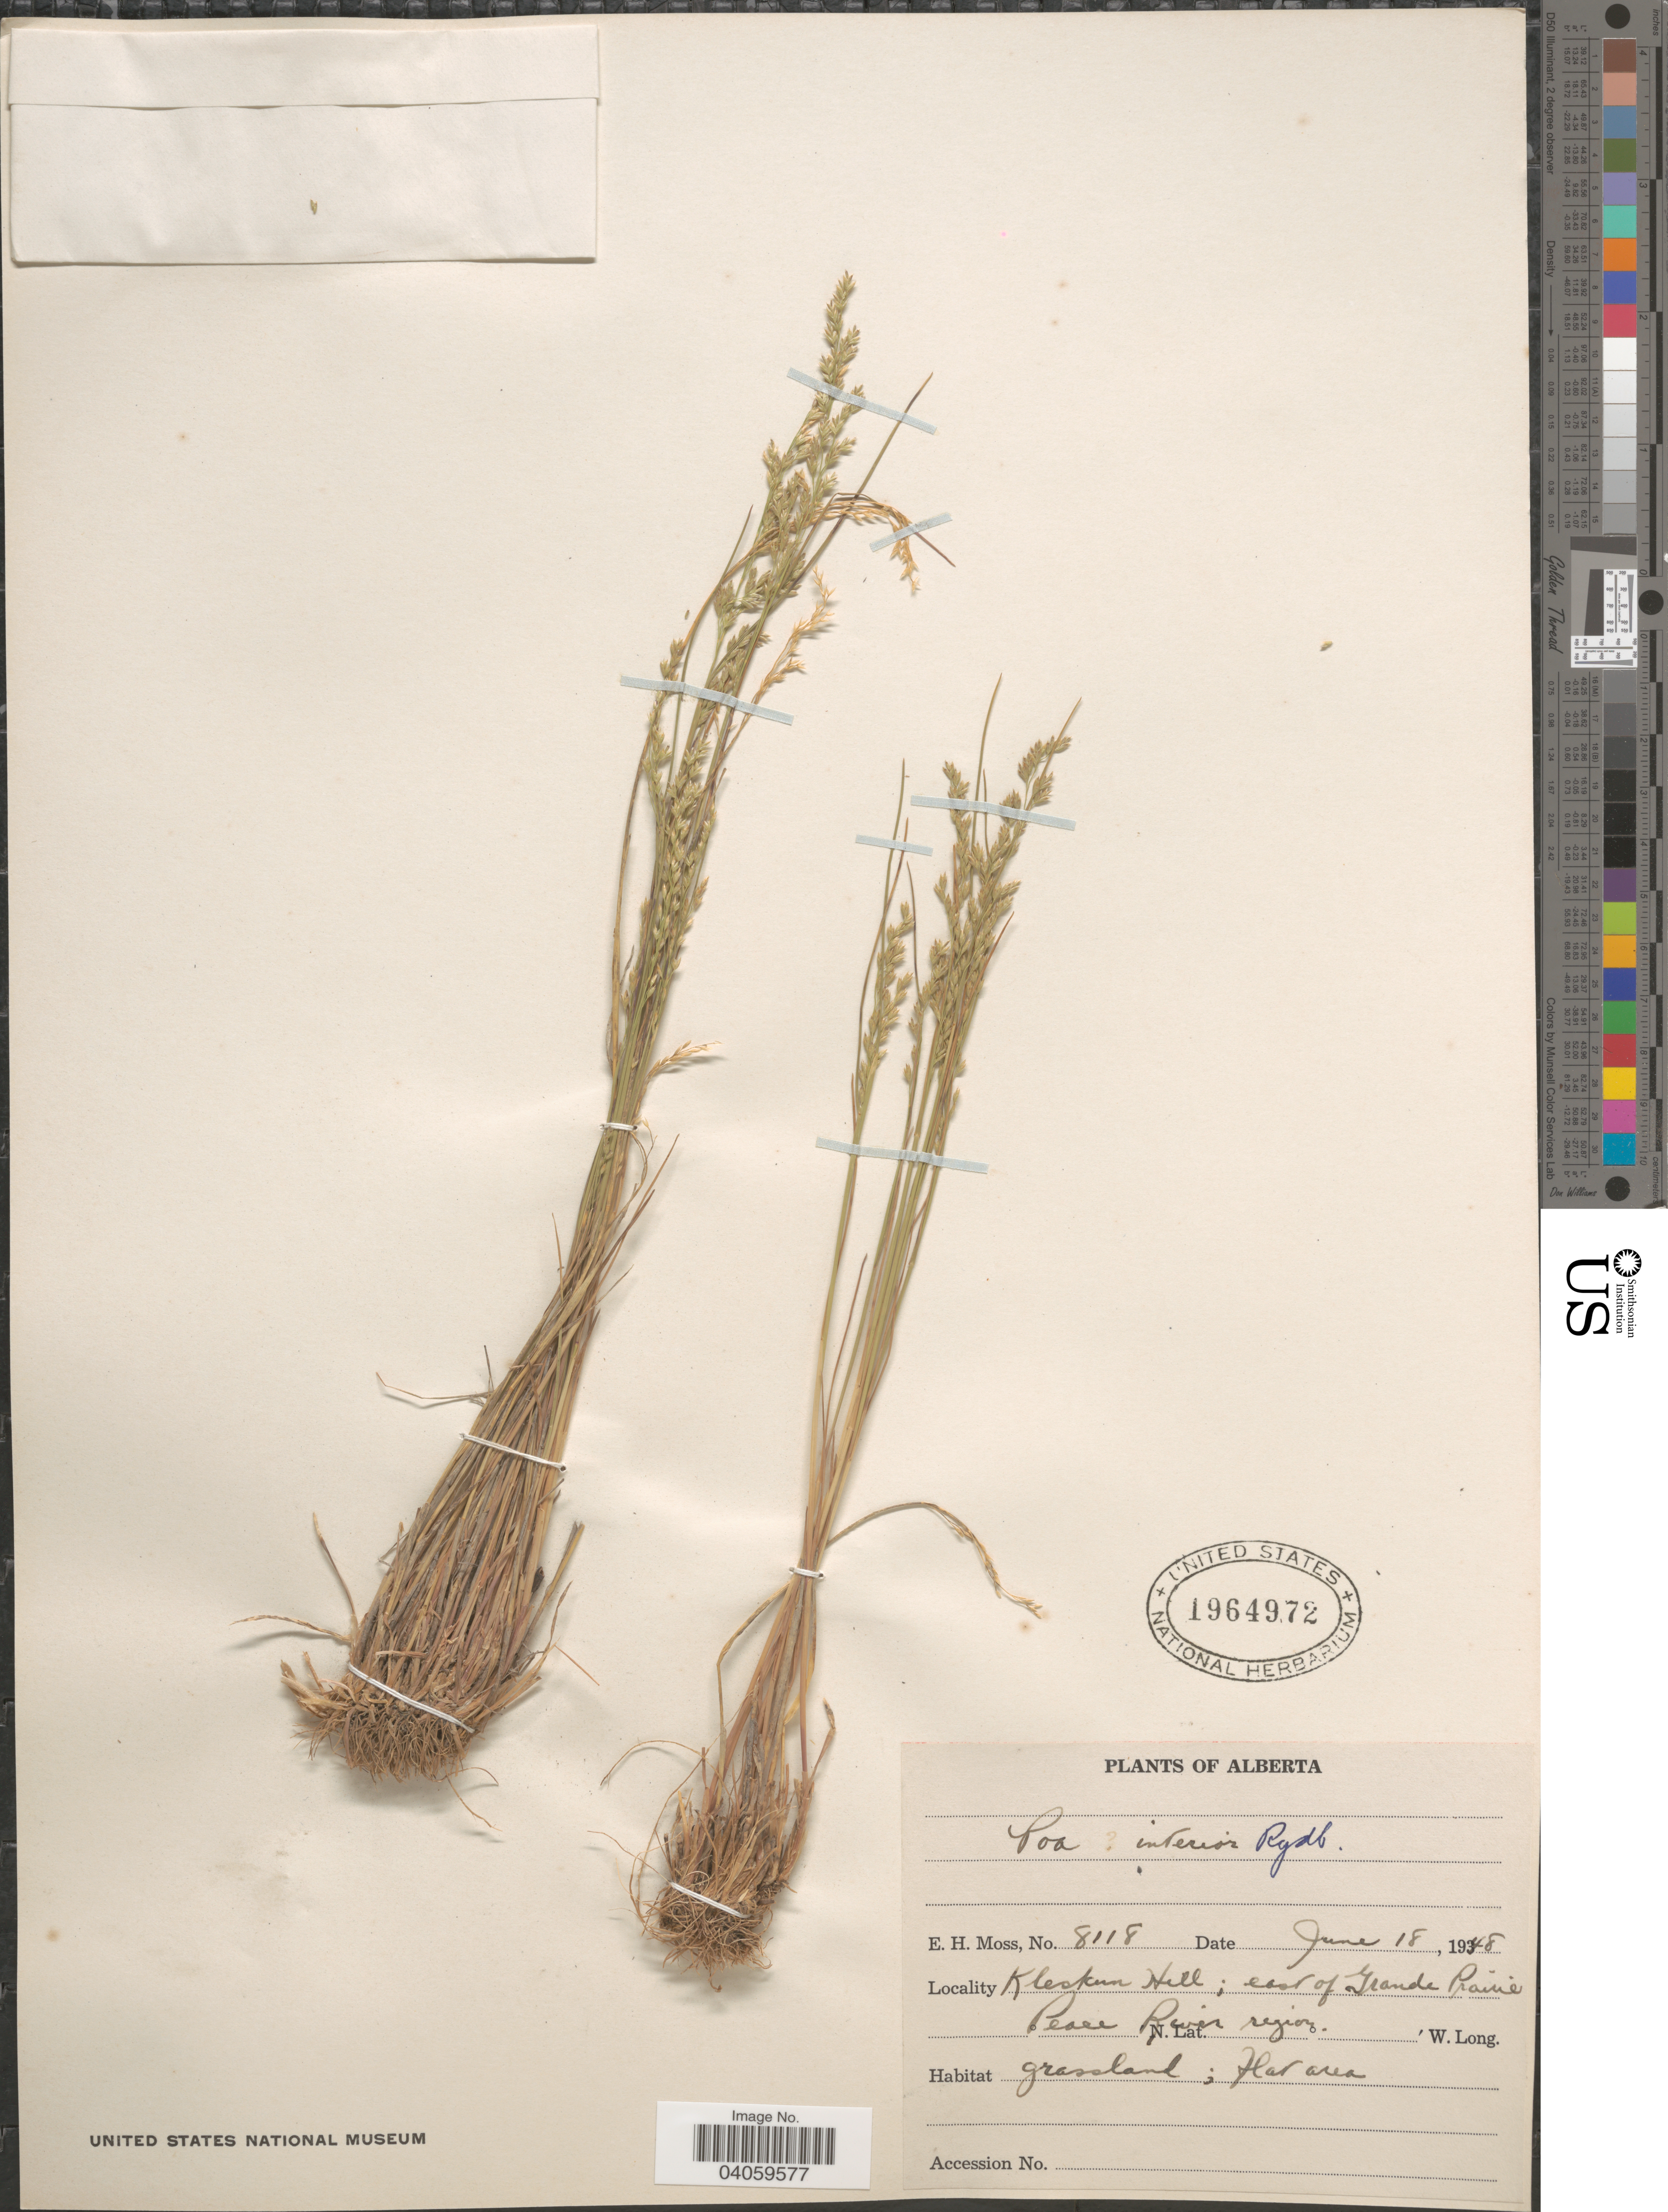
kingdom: Plantae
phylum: Tracheophyta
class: Liliopsida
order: Poales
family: Poaceae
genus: Poa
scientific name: Poa interior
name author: Rydb.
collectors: E. Moss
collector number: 8118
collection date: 1948-06-18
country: Canada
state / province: Alberta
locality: Kleskun Hill; east of Grande Prairie Peace River region.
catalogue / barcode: US 1964972